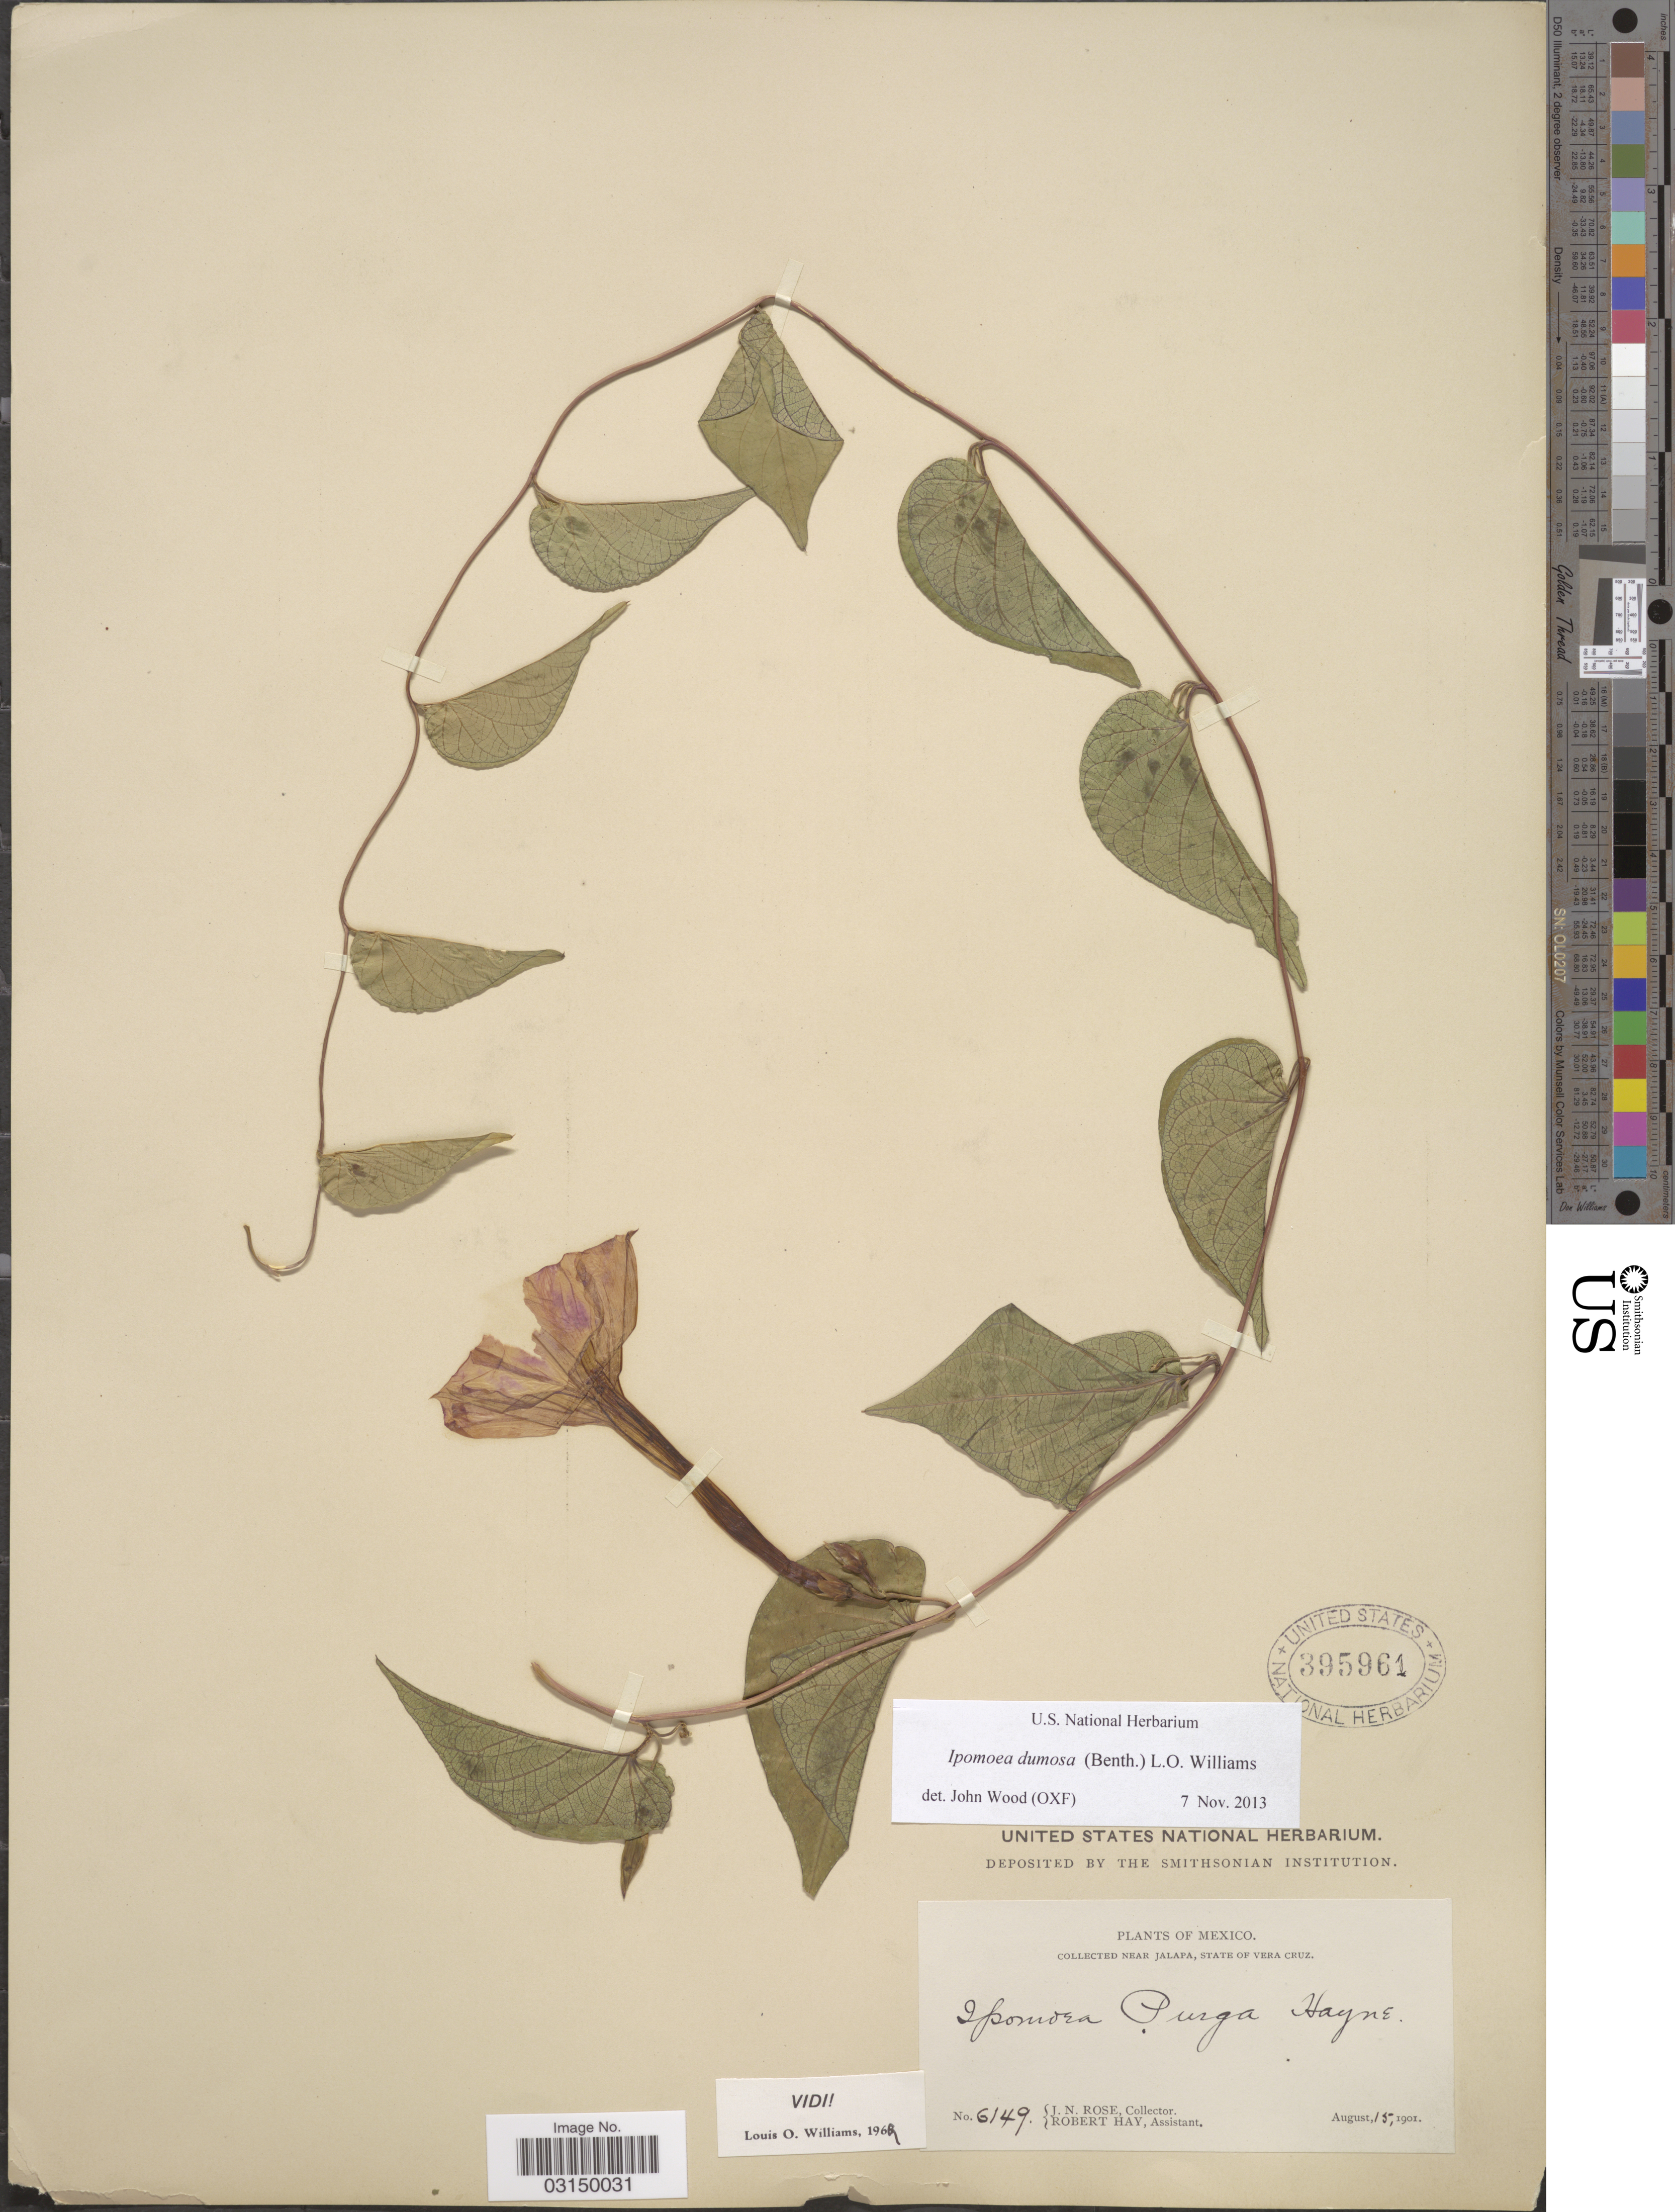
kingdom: Plantae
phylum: Tracheophyta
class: Magnoliopsida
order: Solanales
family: Convolvulaceae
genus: Ipomoea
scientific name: Ipomoea dumosa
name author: (Benth.) L.O. Williams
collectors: J. N. Rose & R. Hay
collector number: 6149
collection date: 1901-08-15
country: Mexico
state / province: Veracruz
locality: Near Jalapa, State of Vera Cruz.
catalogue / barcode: US 395961